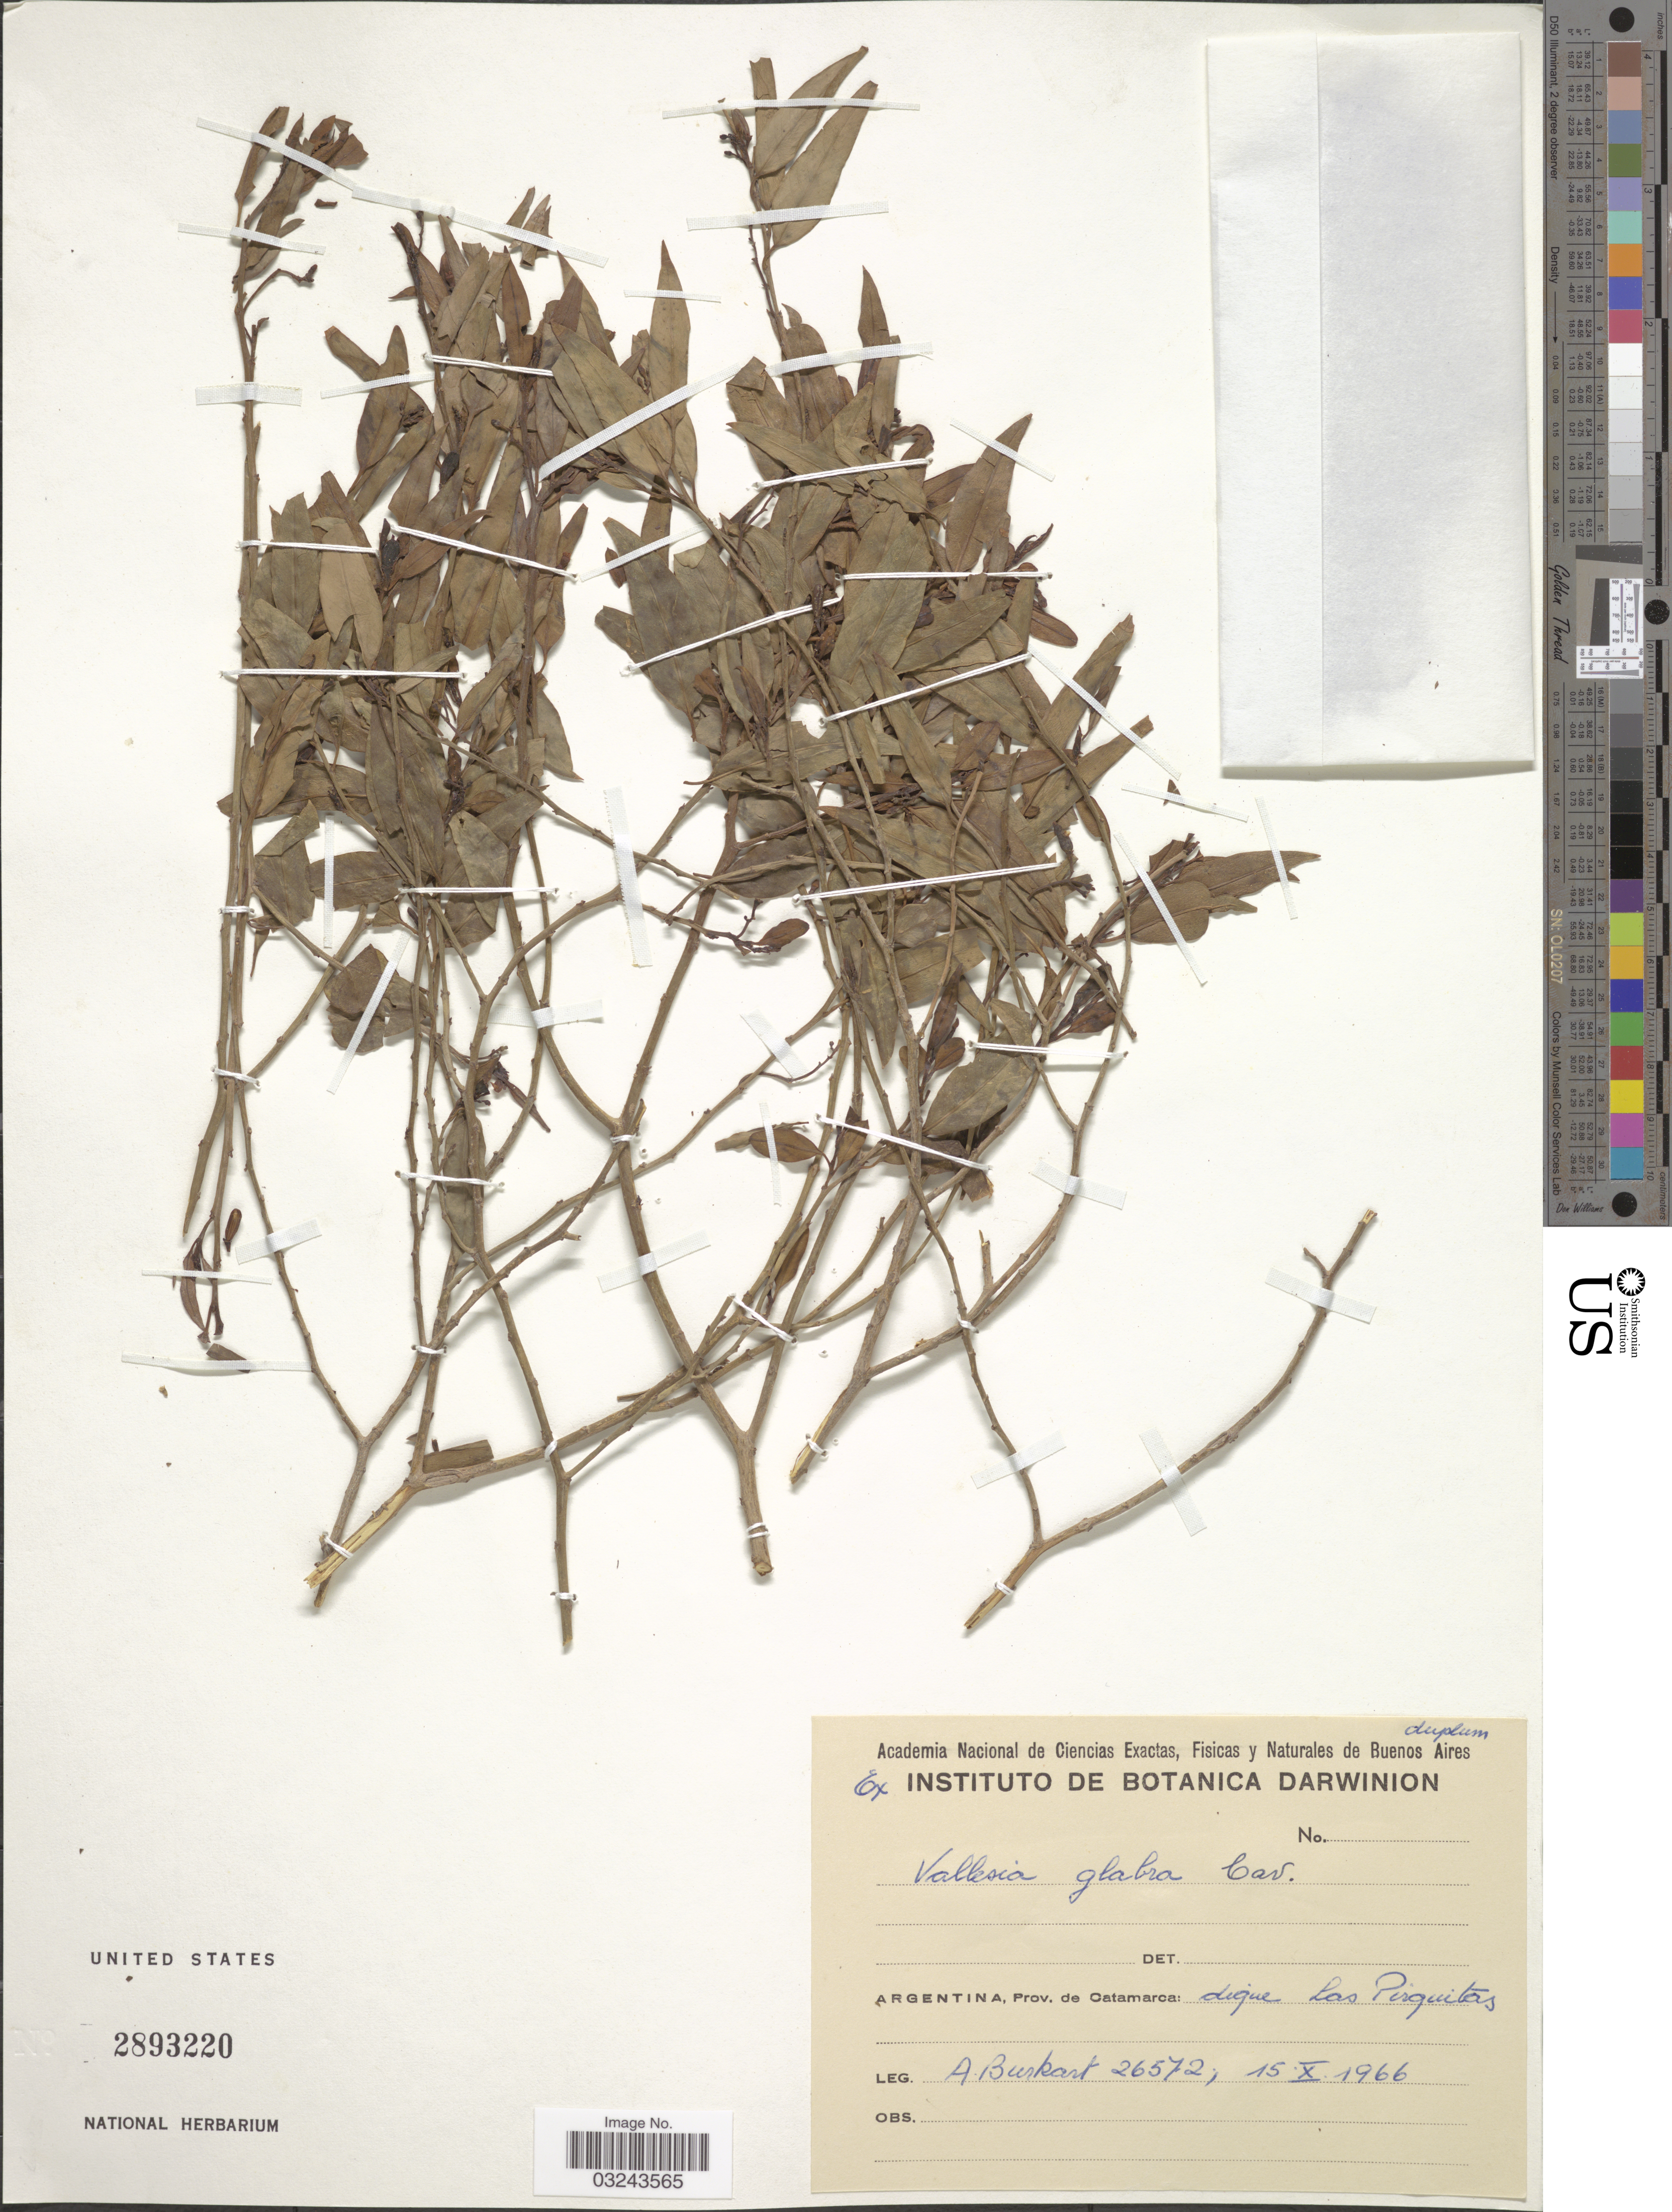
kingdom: Plantae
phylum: Tracheophyta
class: Magnoliopsida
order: Gentianales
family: Apocynaceae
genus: Vallesia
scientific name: Vallesia glabra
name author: (Cav.) Link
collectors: A. E. Burkart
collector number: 26572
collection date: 1966-10-15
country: Argentina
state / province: Catamarca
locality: Prov. de Catamarca: dique Las Pirquitas.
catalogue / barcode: US 2893220